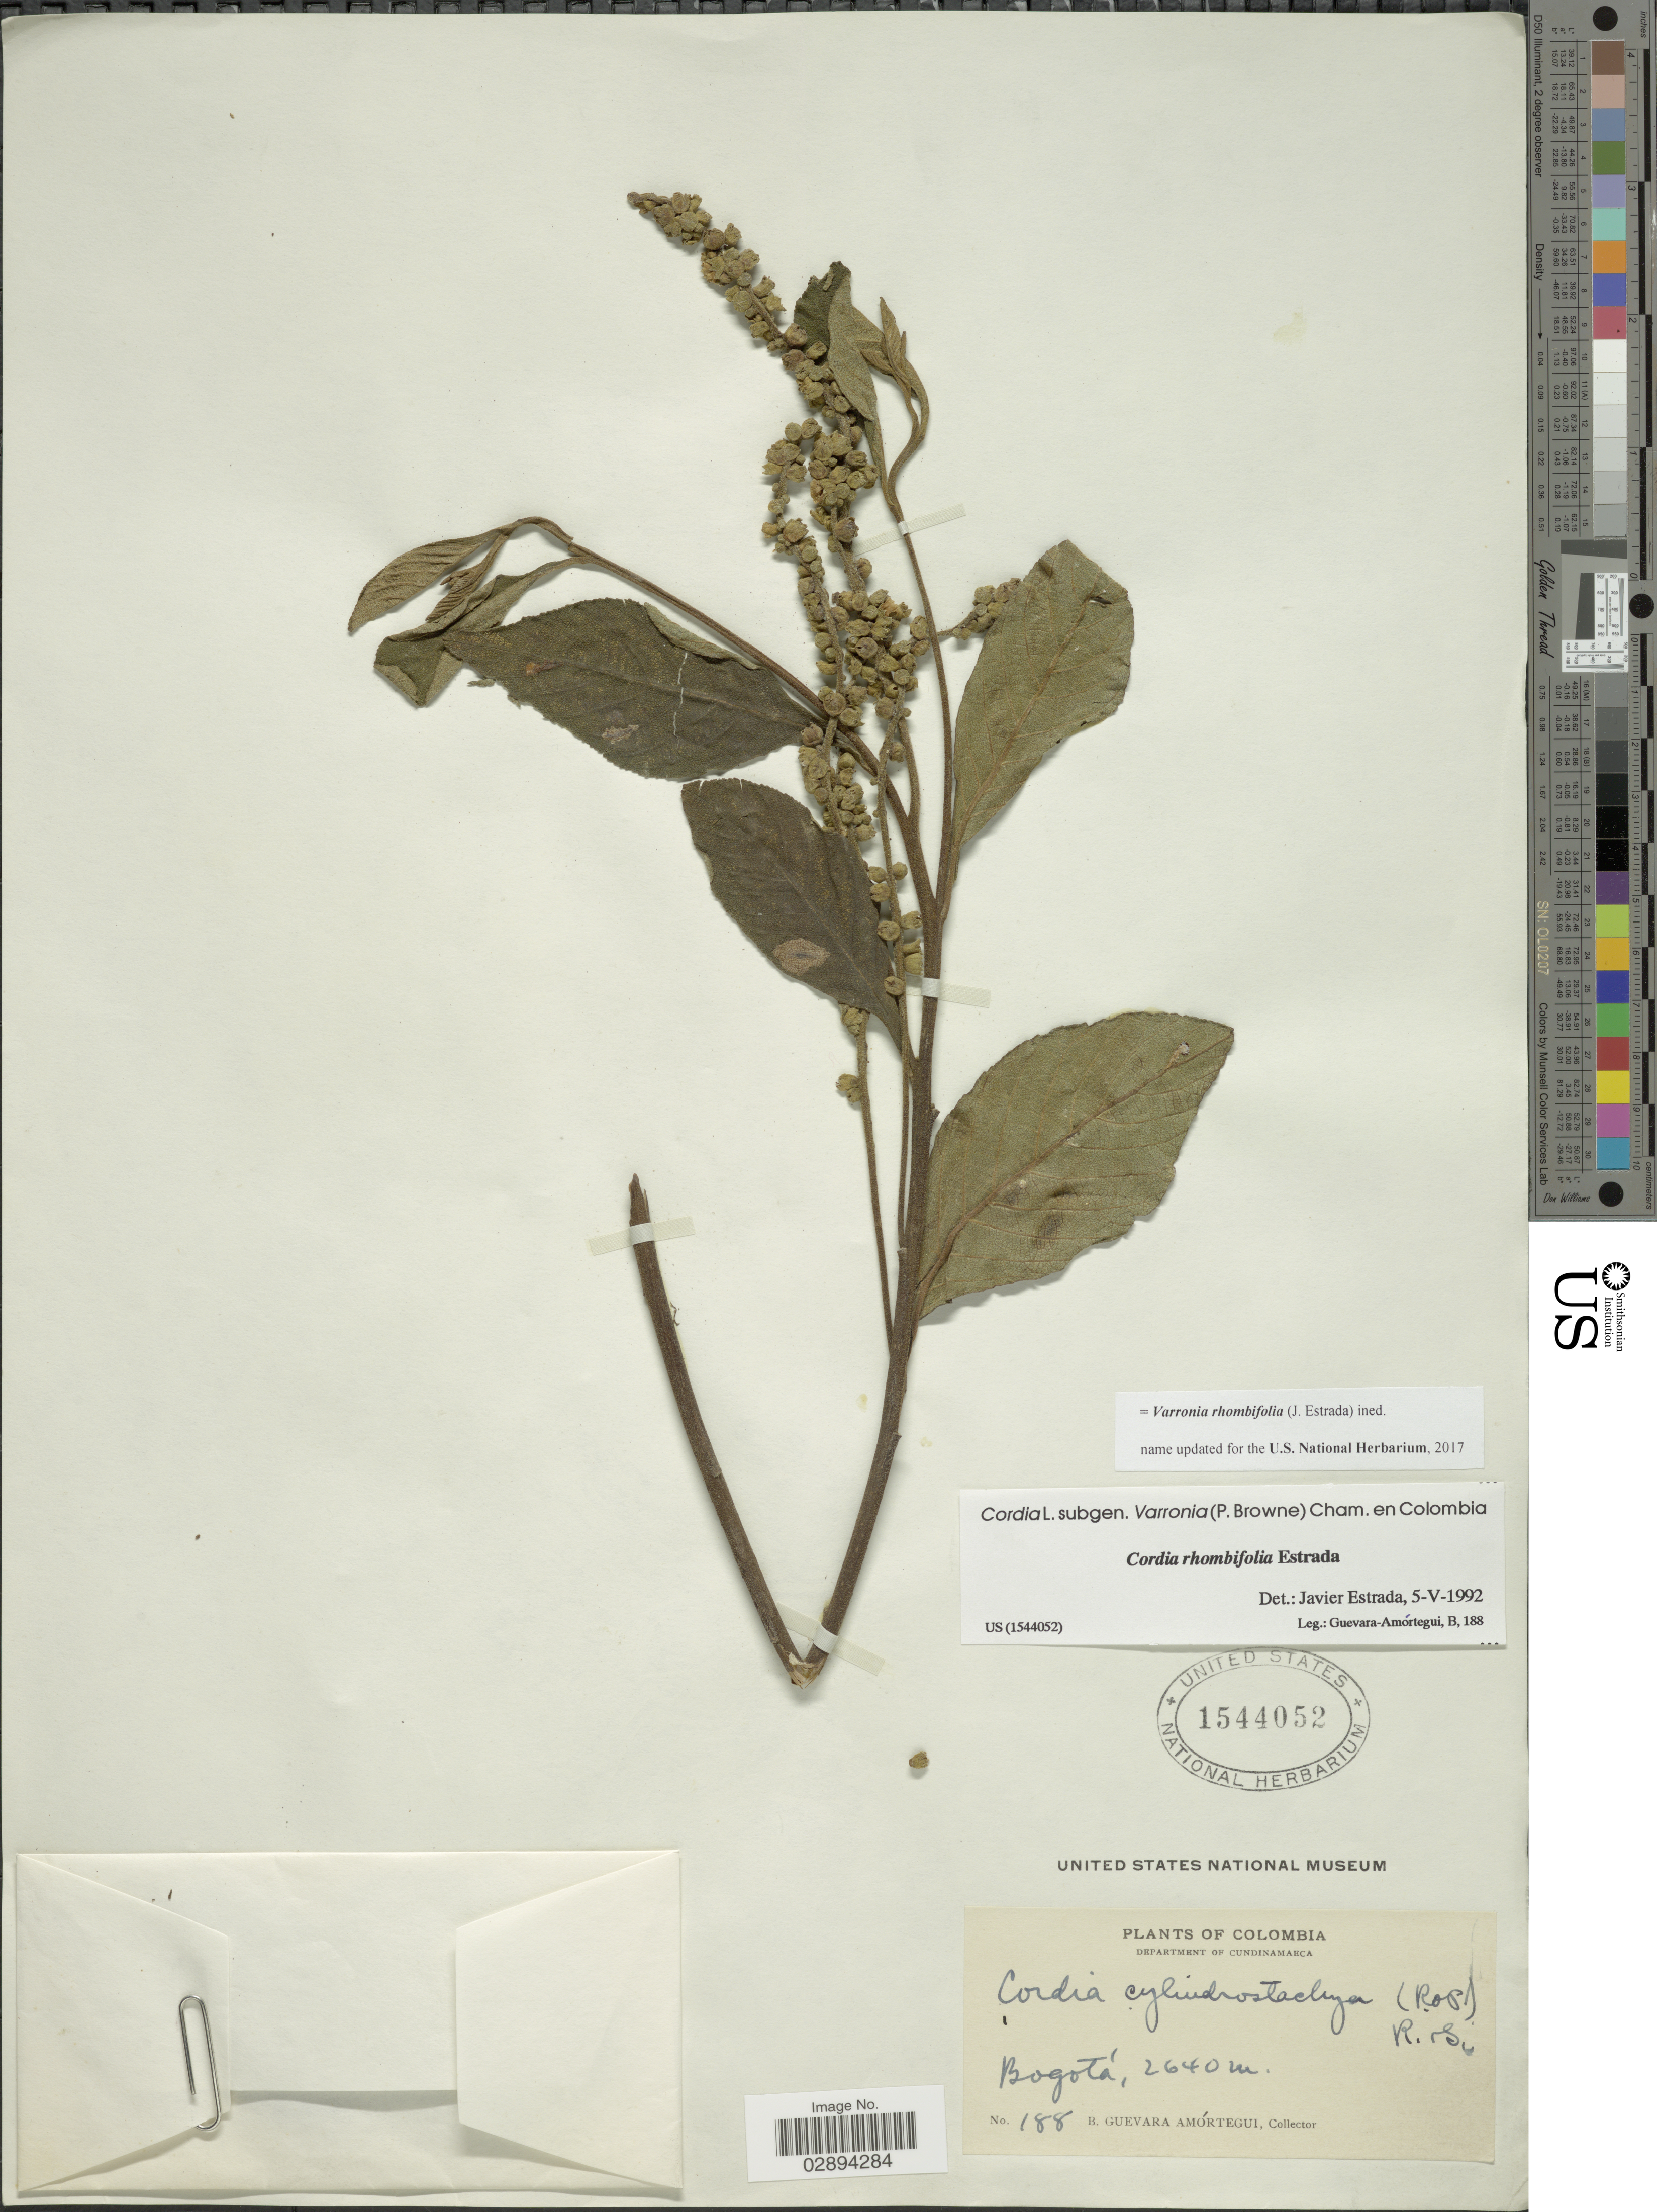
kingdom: Plantae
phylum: Tracheophyta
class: Magnoliopsida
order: Boraginales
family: Cordiaceae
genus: Varronia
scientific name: Varronia rhombifolia (J. Estrada) comb. nov. ined.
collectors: B. Guevara Amortegui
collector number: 188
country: Colombia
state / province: Cundinamarca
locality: Department of Cundinamarca, Bogotá.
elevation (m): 2640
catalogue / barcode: US 1544052